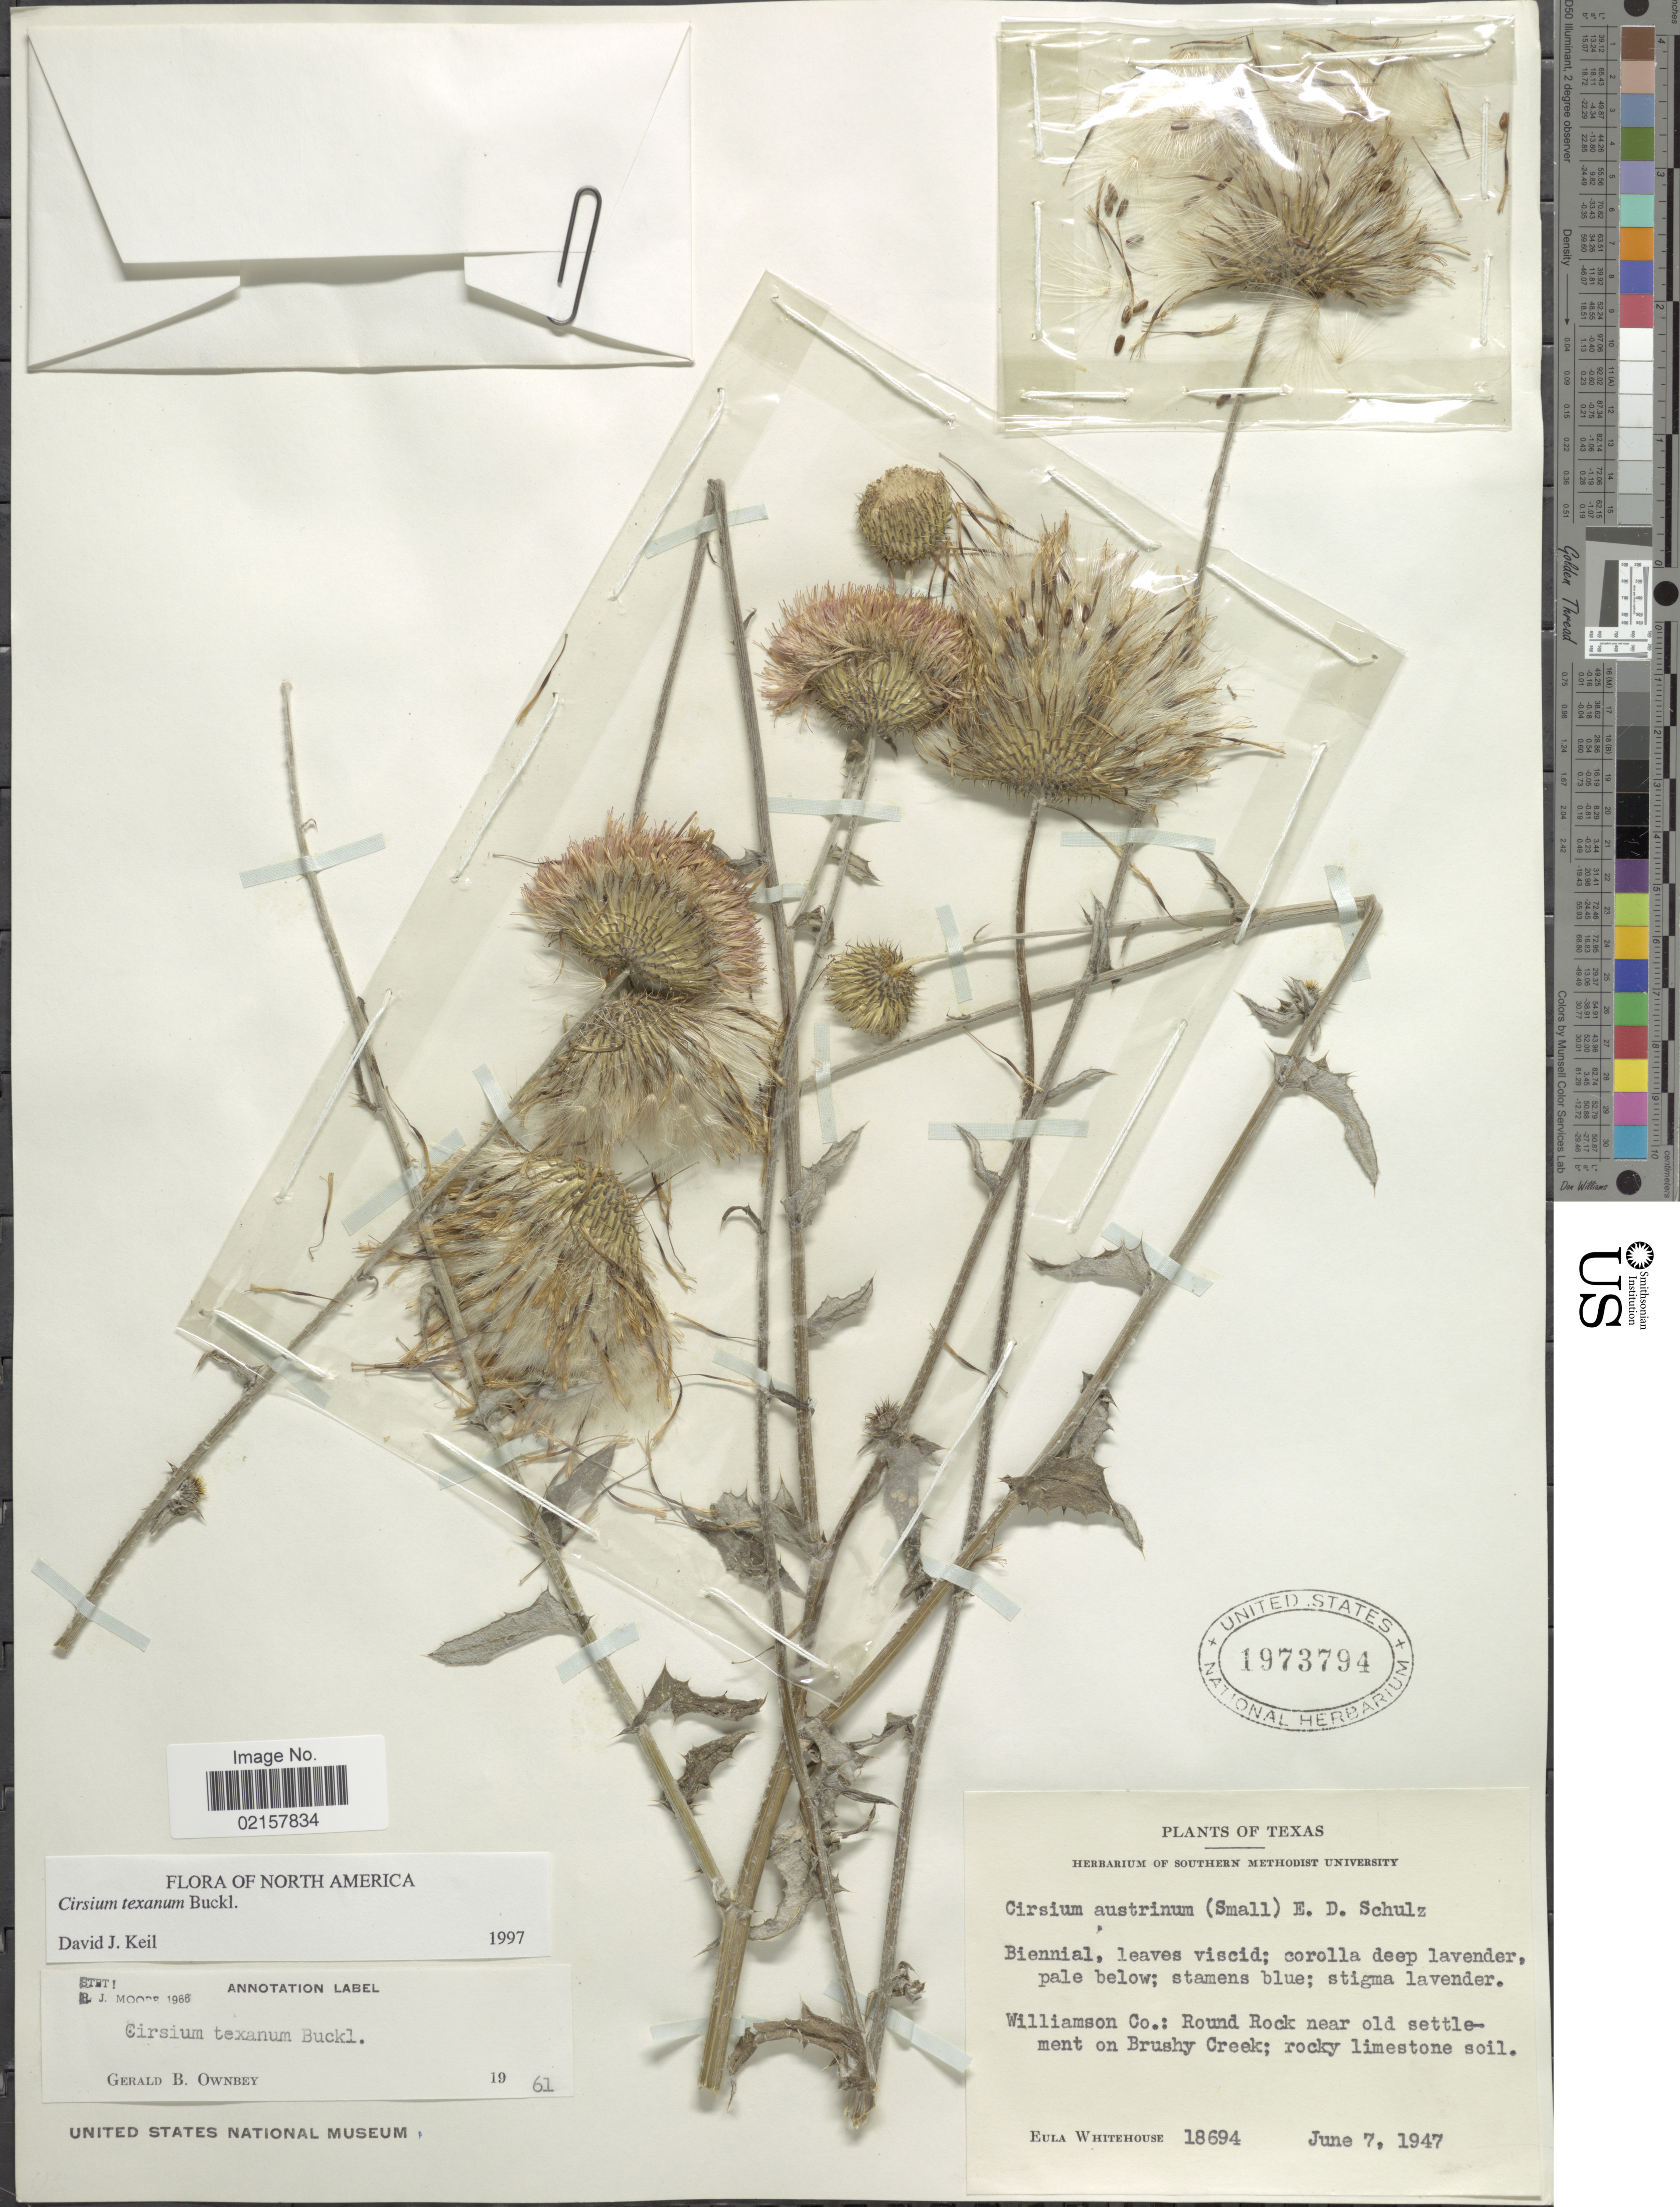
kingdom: Plantae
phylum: Tracheophyta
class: Magnoliopsida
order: Asterales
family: Asteraceae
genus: Cirsium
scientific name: Cirsium texanum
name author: Buckley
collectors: E. Whitehouse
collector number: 18694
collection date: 1947-06-07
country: United States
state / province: Texas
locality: Williamson Co.: Round Rock near old settlement on Brushy Creek.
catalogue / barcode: US 1973794